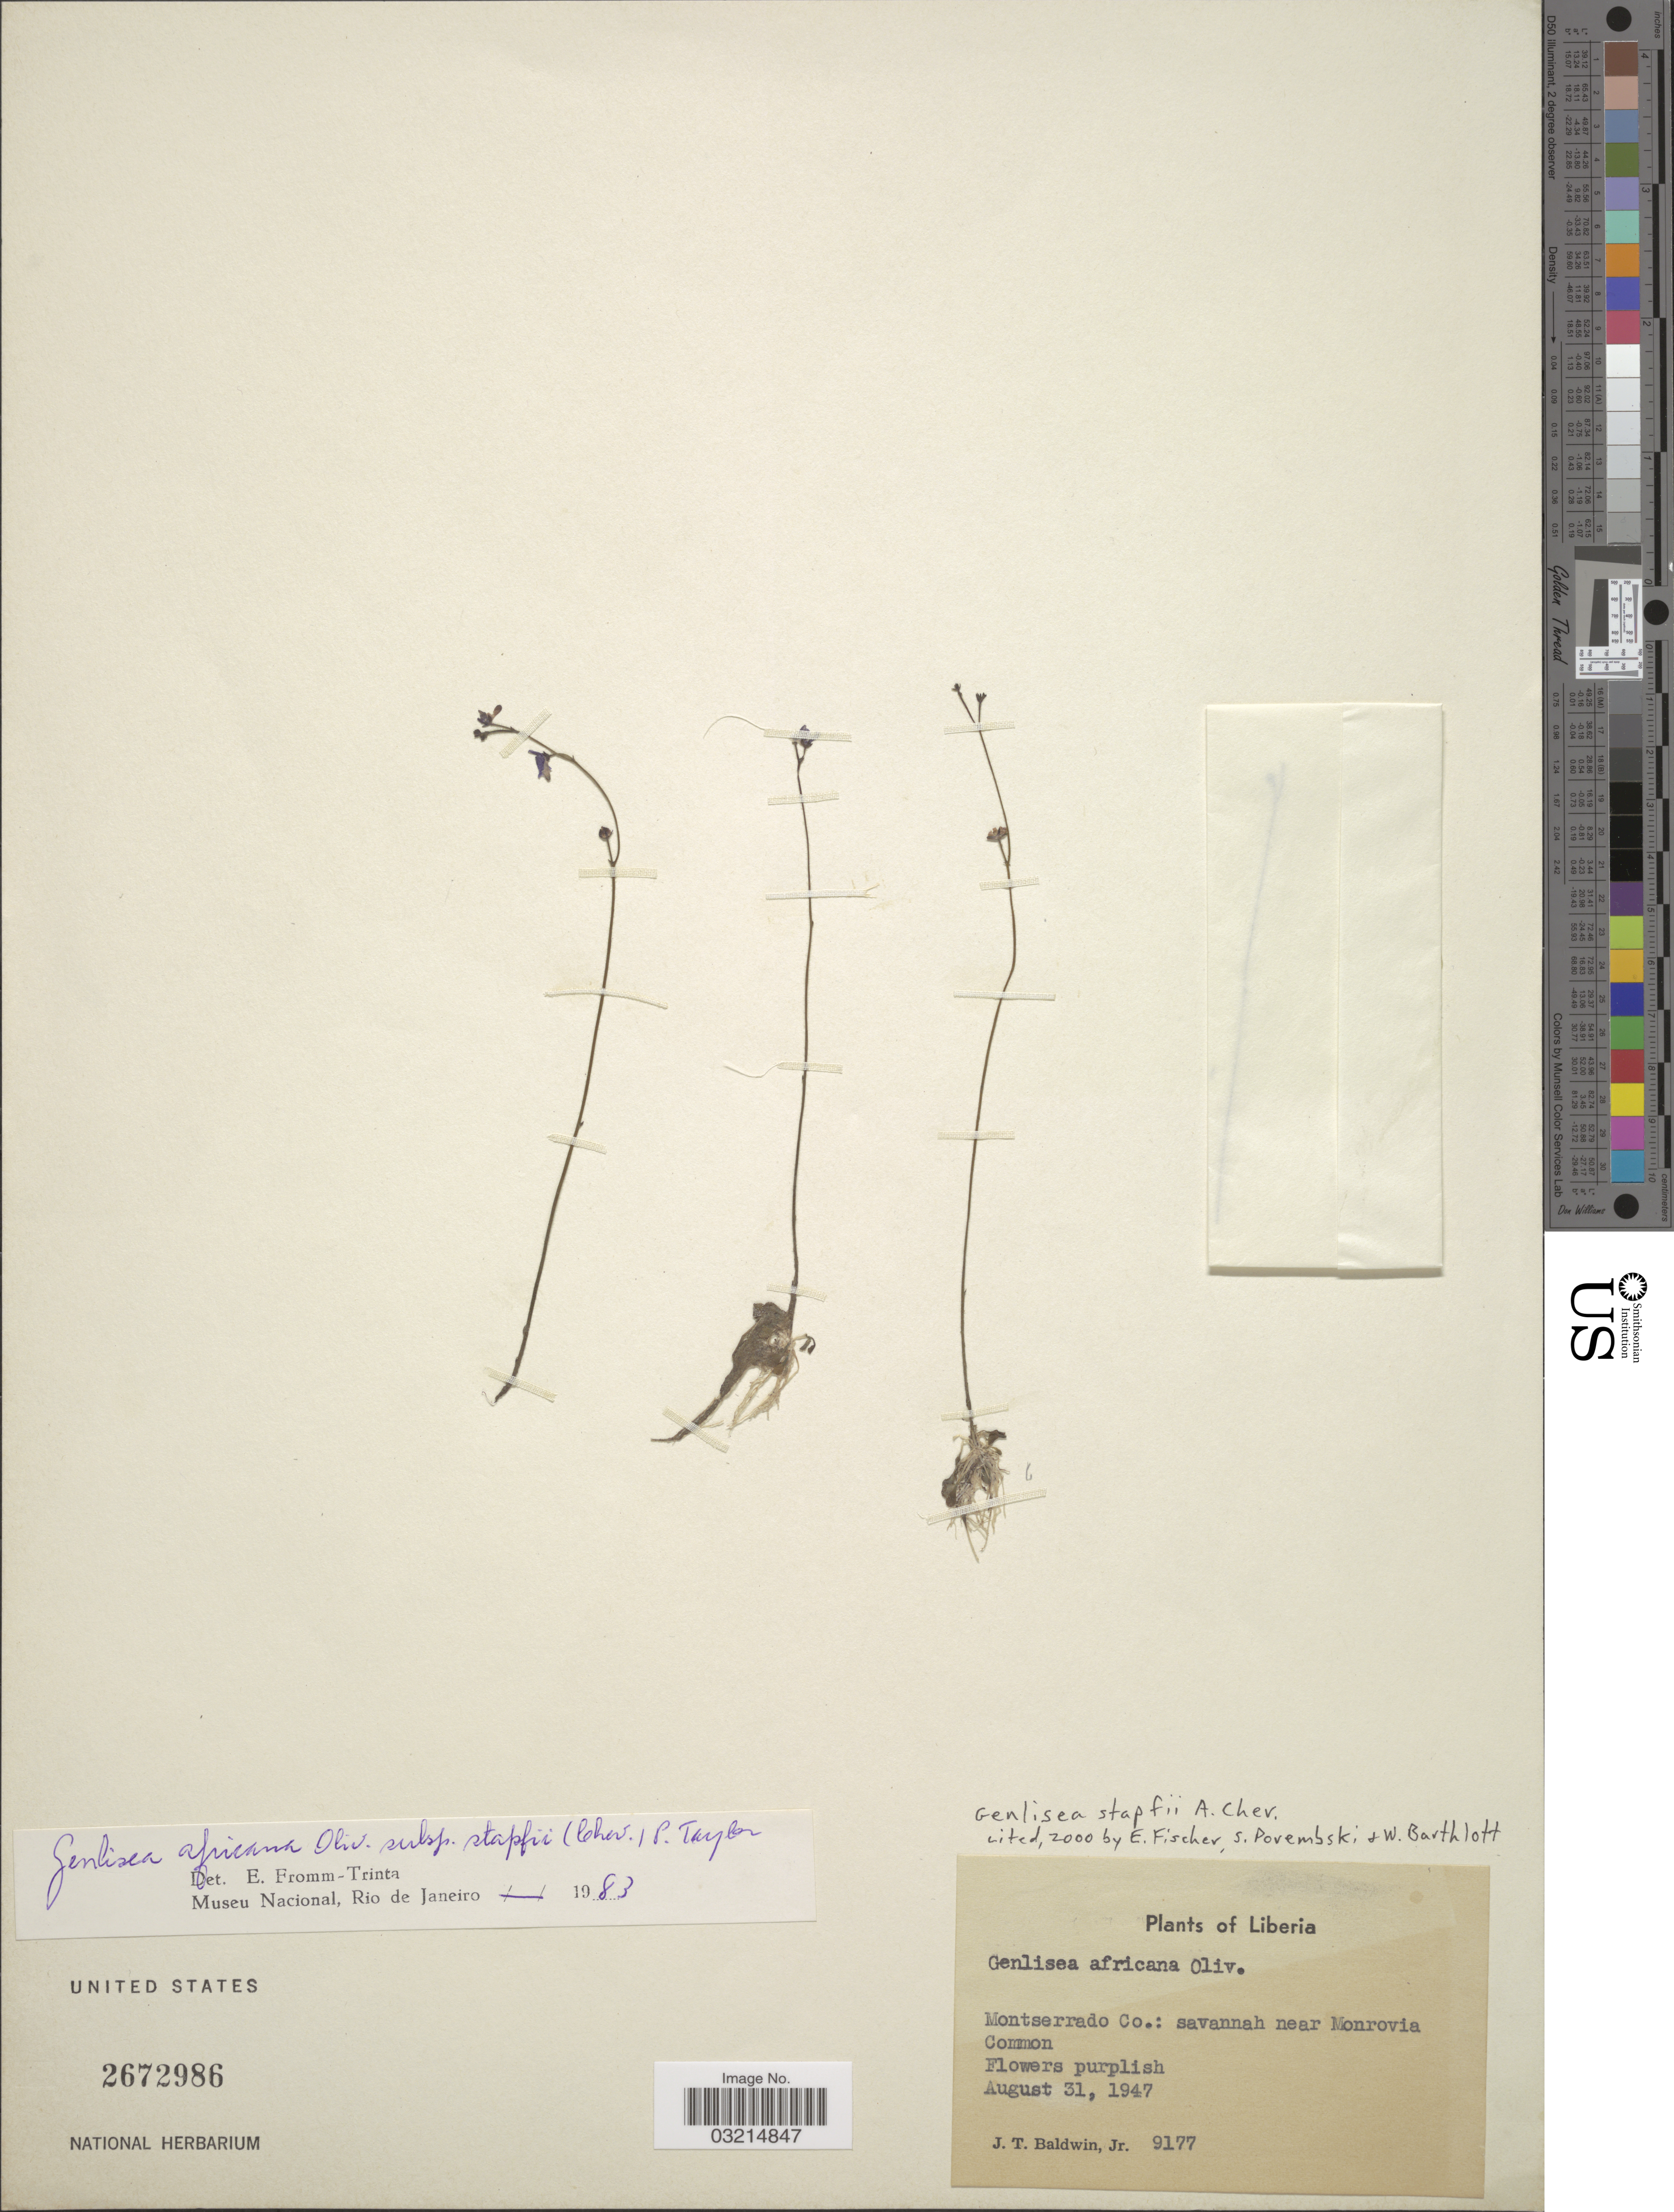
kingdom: Plantae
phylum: Tracheophyta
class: Magnoliopsida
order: Lamiales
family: Lentibulariaceae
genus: Genlisea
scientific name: Genlisea stapfii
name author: A. Chev.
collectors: J. T. Baldwin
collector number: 9177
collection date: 1947-08-31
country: Liberia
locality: Montserrado Co.: savannah near Monrovia.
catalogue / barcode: US 2672986